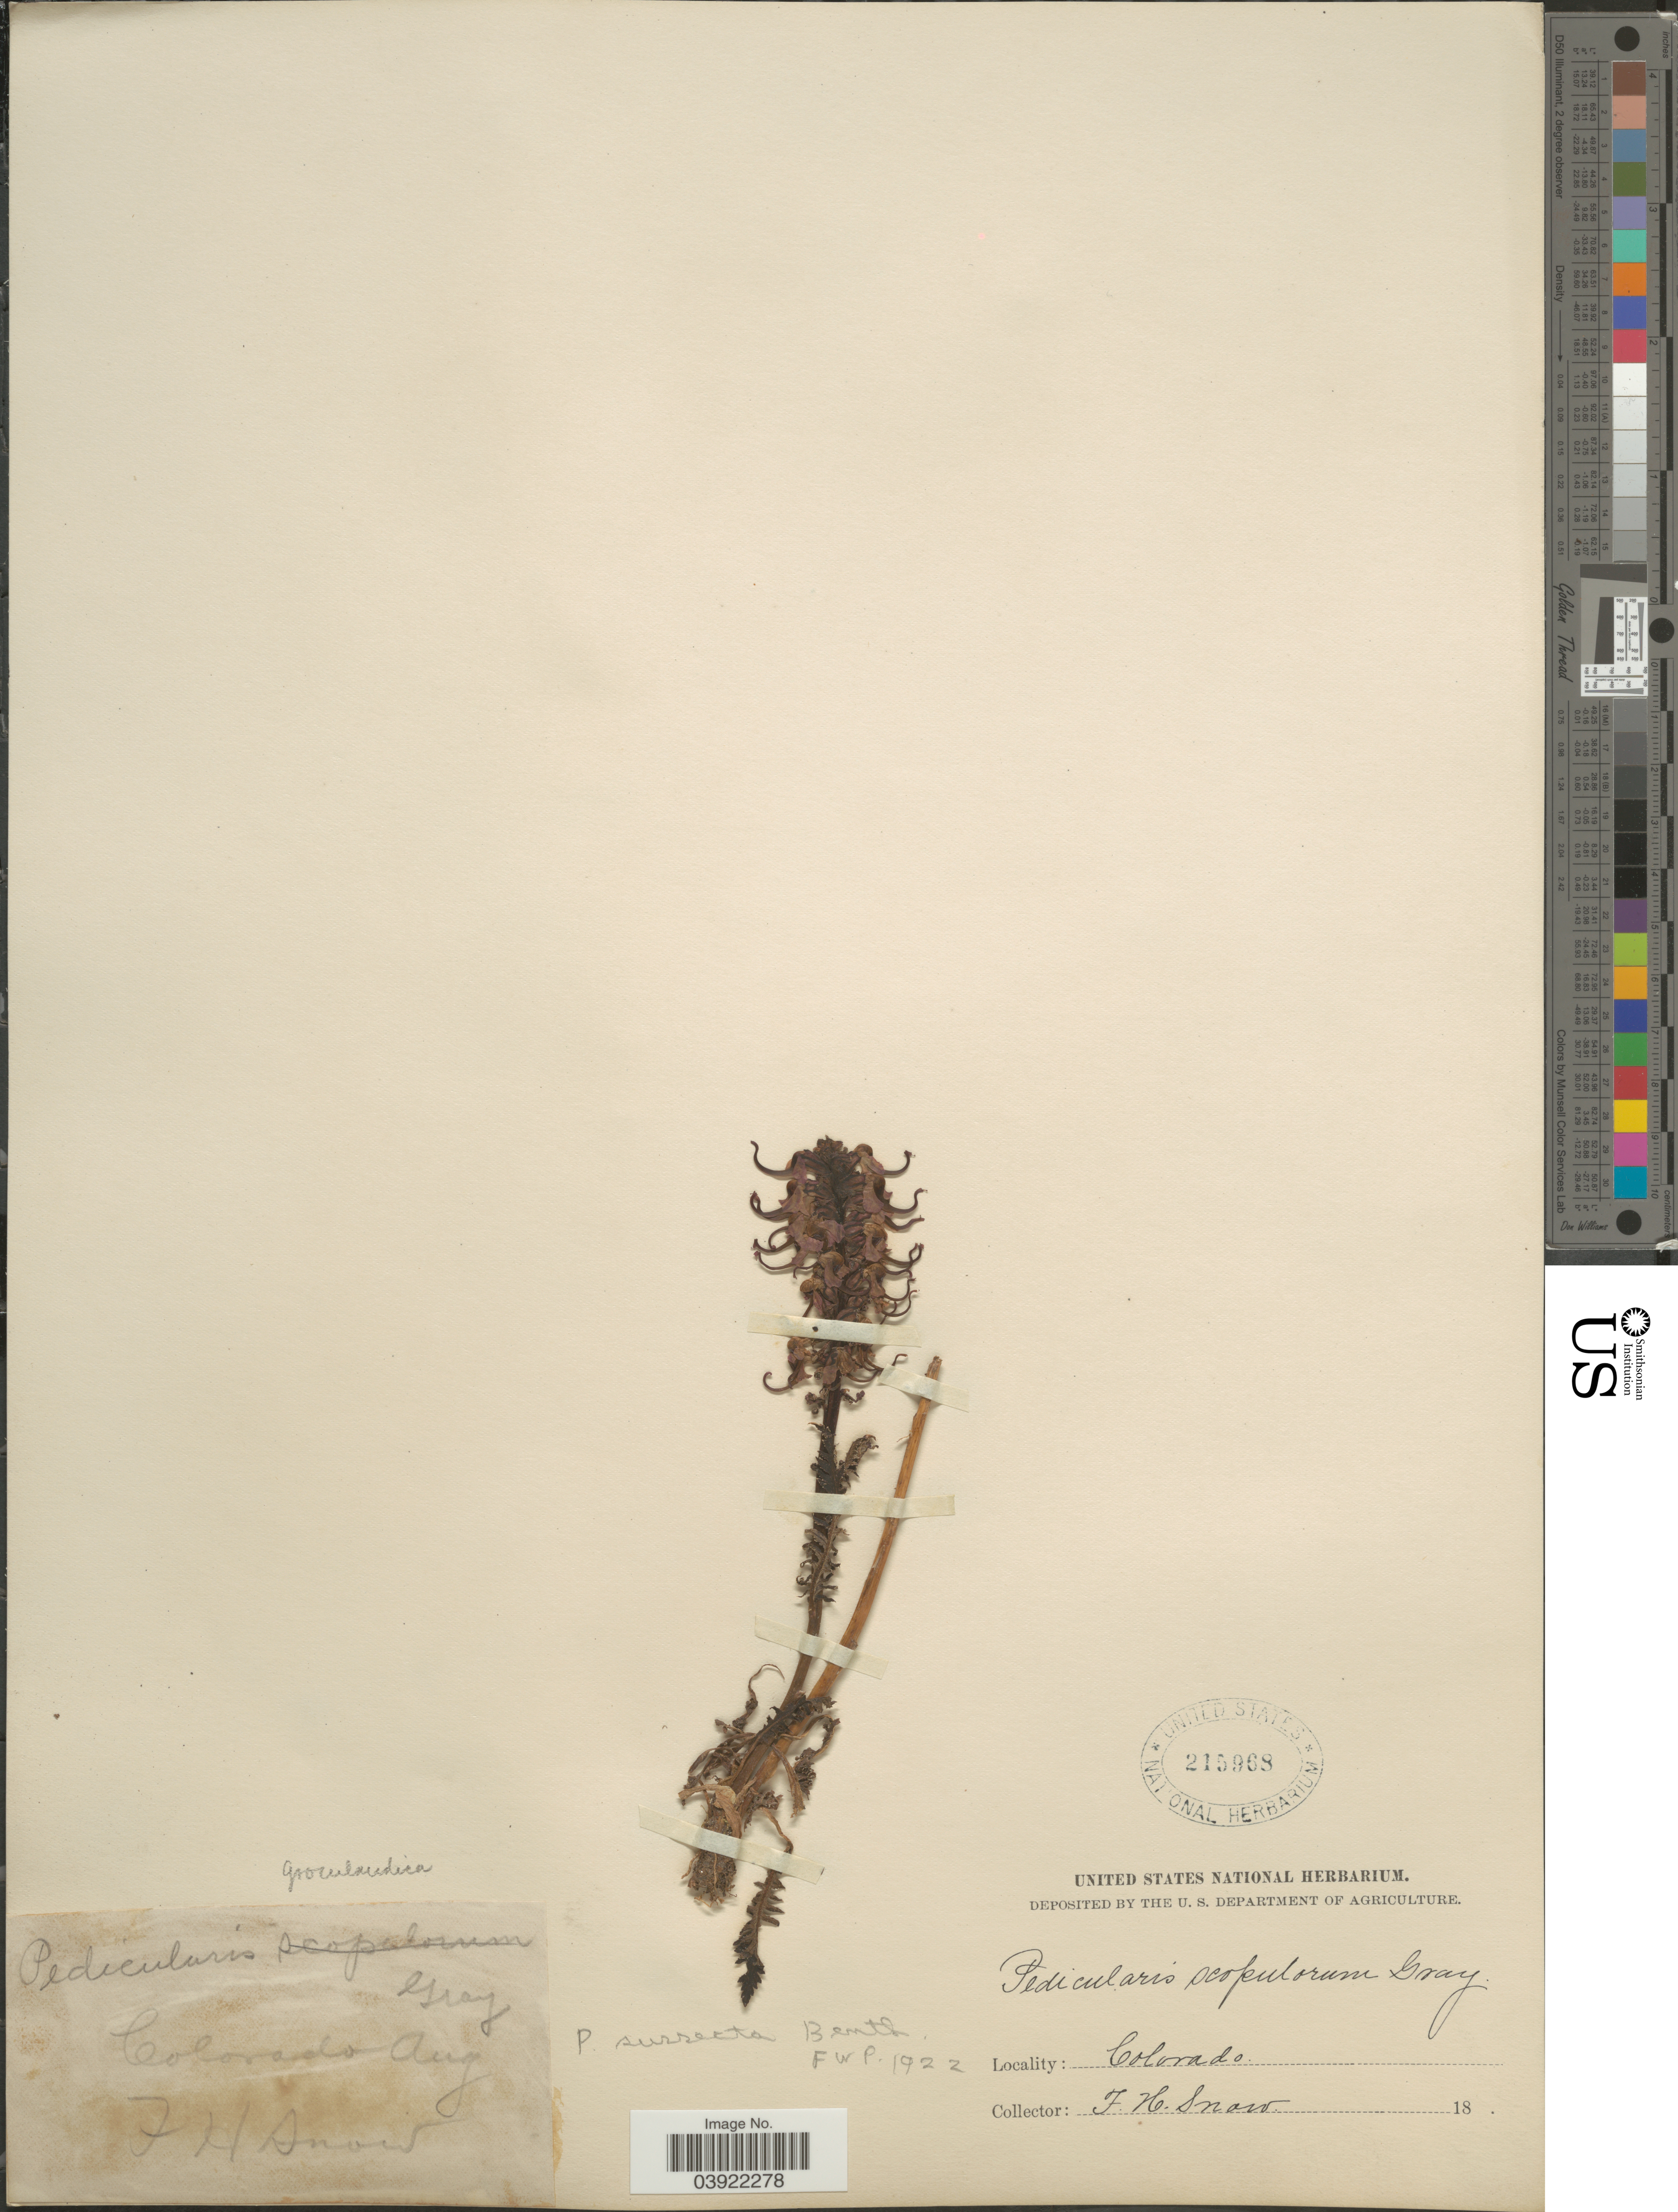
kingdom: Plantae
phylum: Tracheophyta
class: Magnoliopsida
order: Lamiales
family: Orobanchaceae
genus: Pedicularis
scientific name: Pedicularis groenlandica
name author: Retz.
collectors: F. H. Snow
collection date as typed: Aug 18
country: United States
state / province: Colorado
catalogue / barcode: US 215968